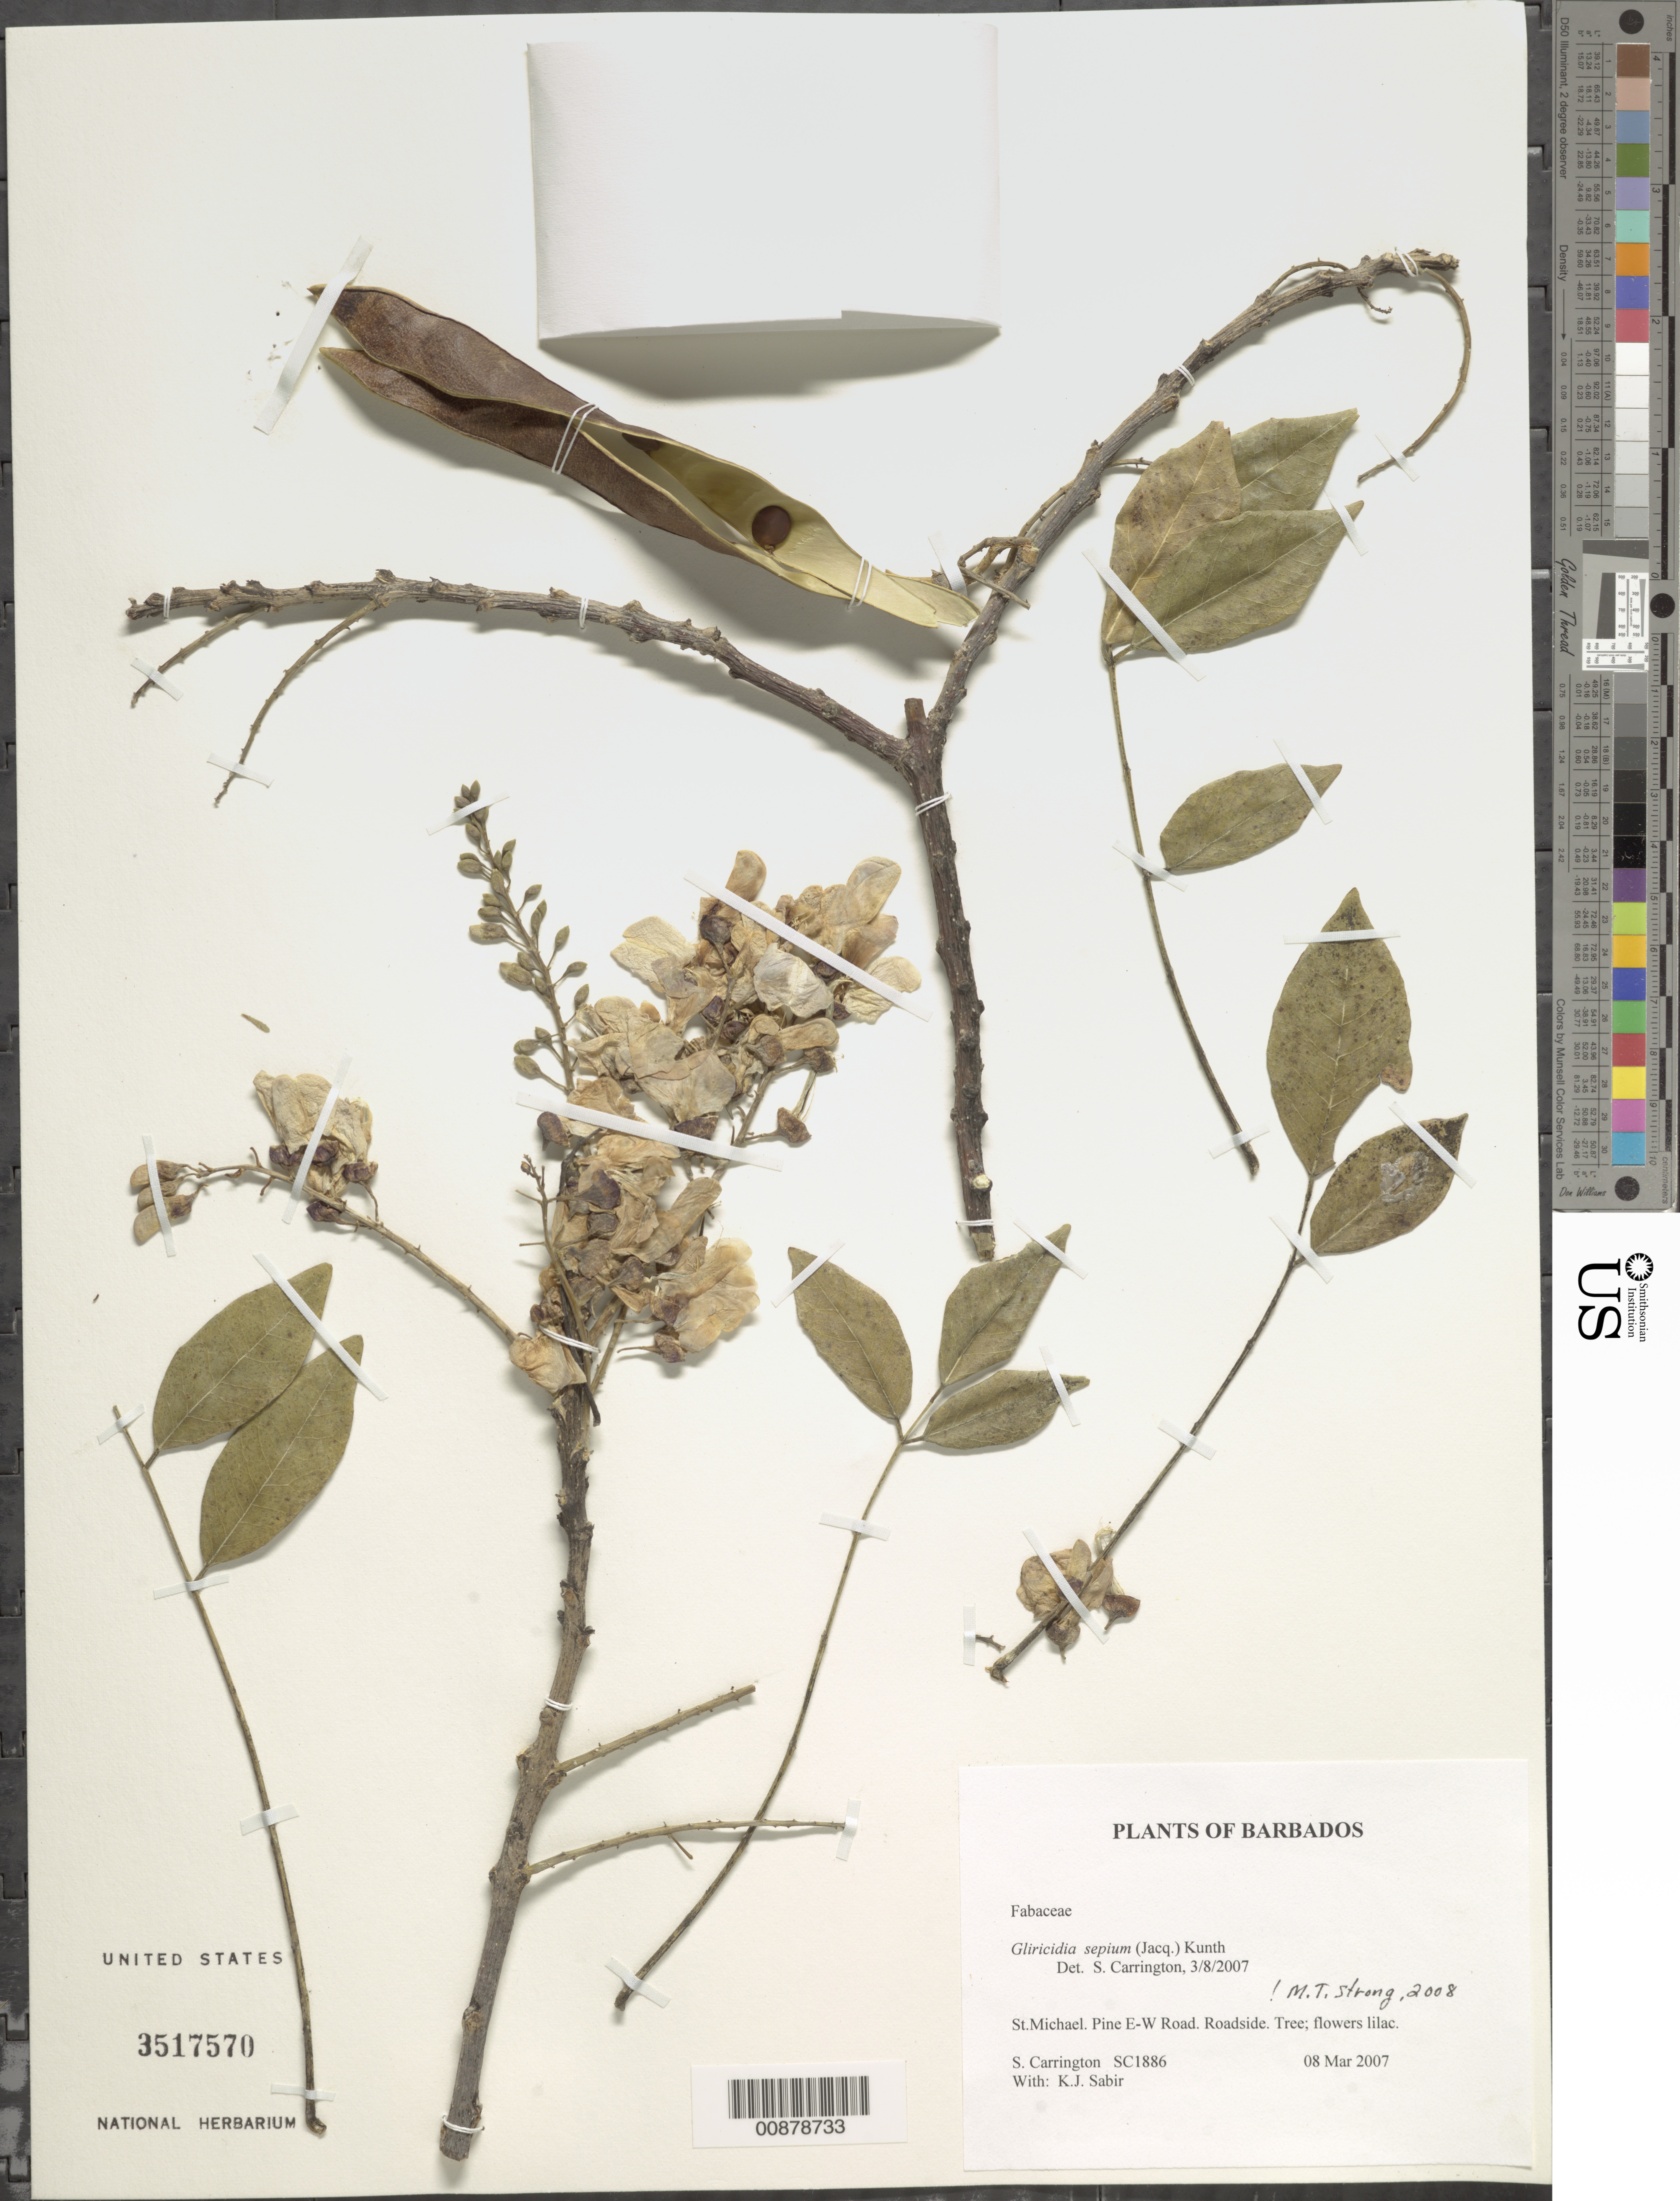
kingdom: Plantae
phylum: Tracheophyta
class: Magnoliopsida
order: Fabales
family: Fabaceae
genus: Gliricidia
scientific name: Gliricidia sepium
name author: (Jacq.) Kunth ex Walp.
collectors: C. M. S. Carrington & K. Sabir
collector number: SC 1886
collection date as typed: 08 Mar 2007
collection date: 2007-03-08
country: Barbados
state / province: Saint Michael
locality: Pine E-W Road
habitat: Roadside.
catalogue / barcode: US 3517570